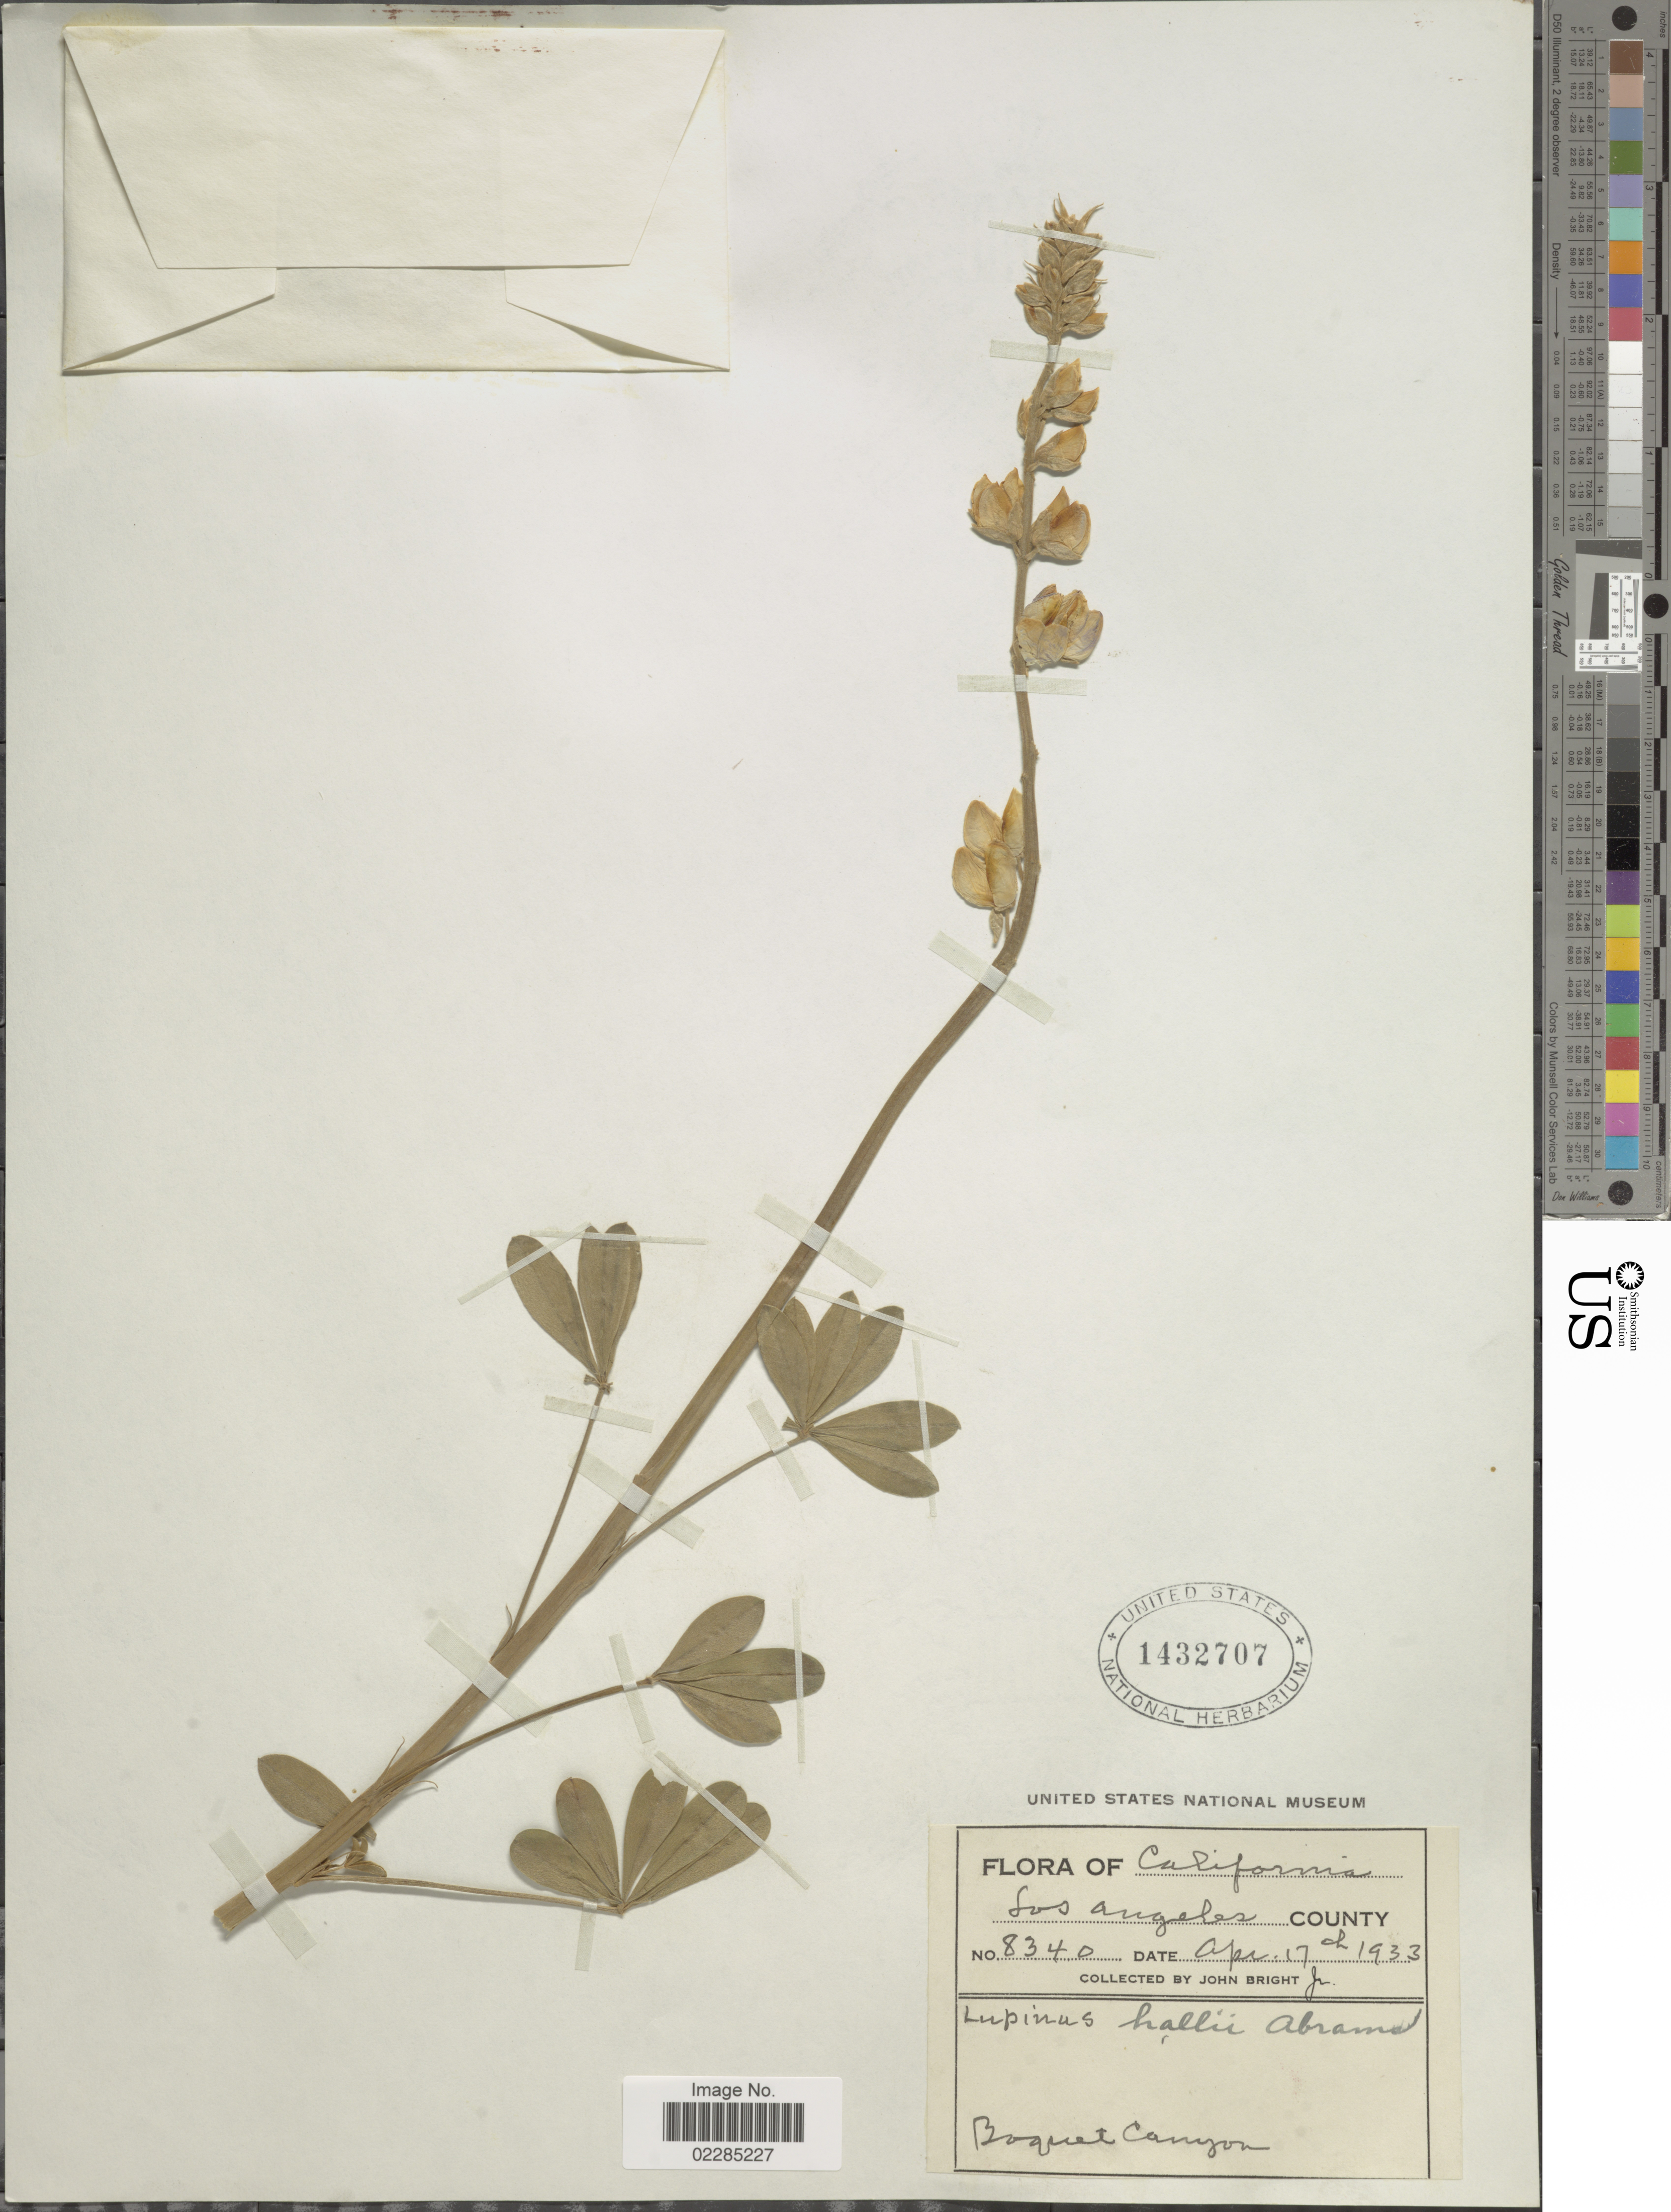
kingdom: Plantae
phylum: Tracheophyta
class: Magnoliopsida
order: Fabales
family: Fabaceae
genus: Lupinus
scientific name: Lupinus excubitus var. hallii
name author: (Abrams) C.P. Sm.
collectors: J. Bright Jr.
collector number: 8340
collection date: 1933-04-17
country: United States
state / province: California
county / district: Los Angeles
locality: Los Angeles County. Boquet Canyon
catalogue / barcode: US 1432707